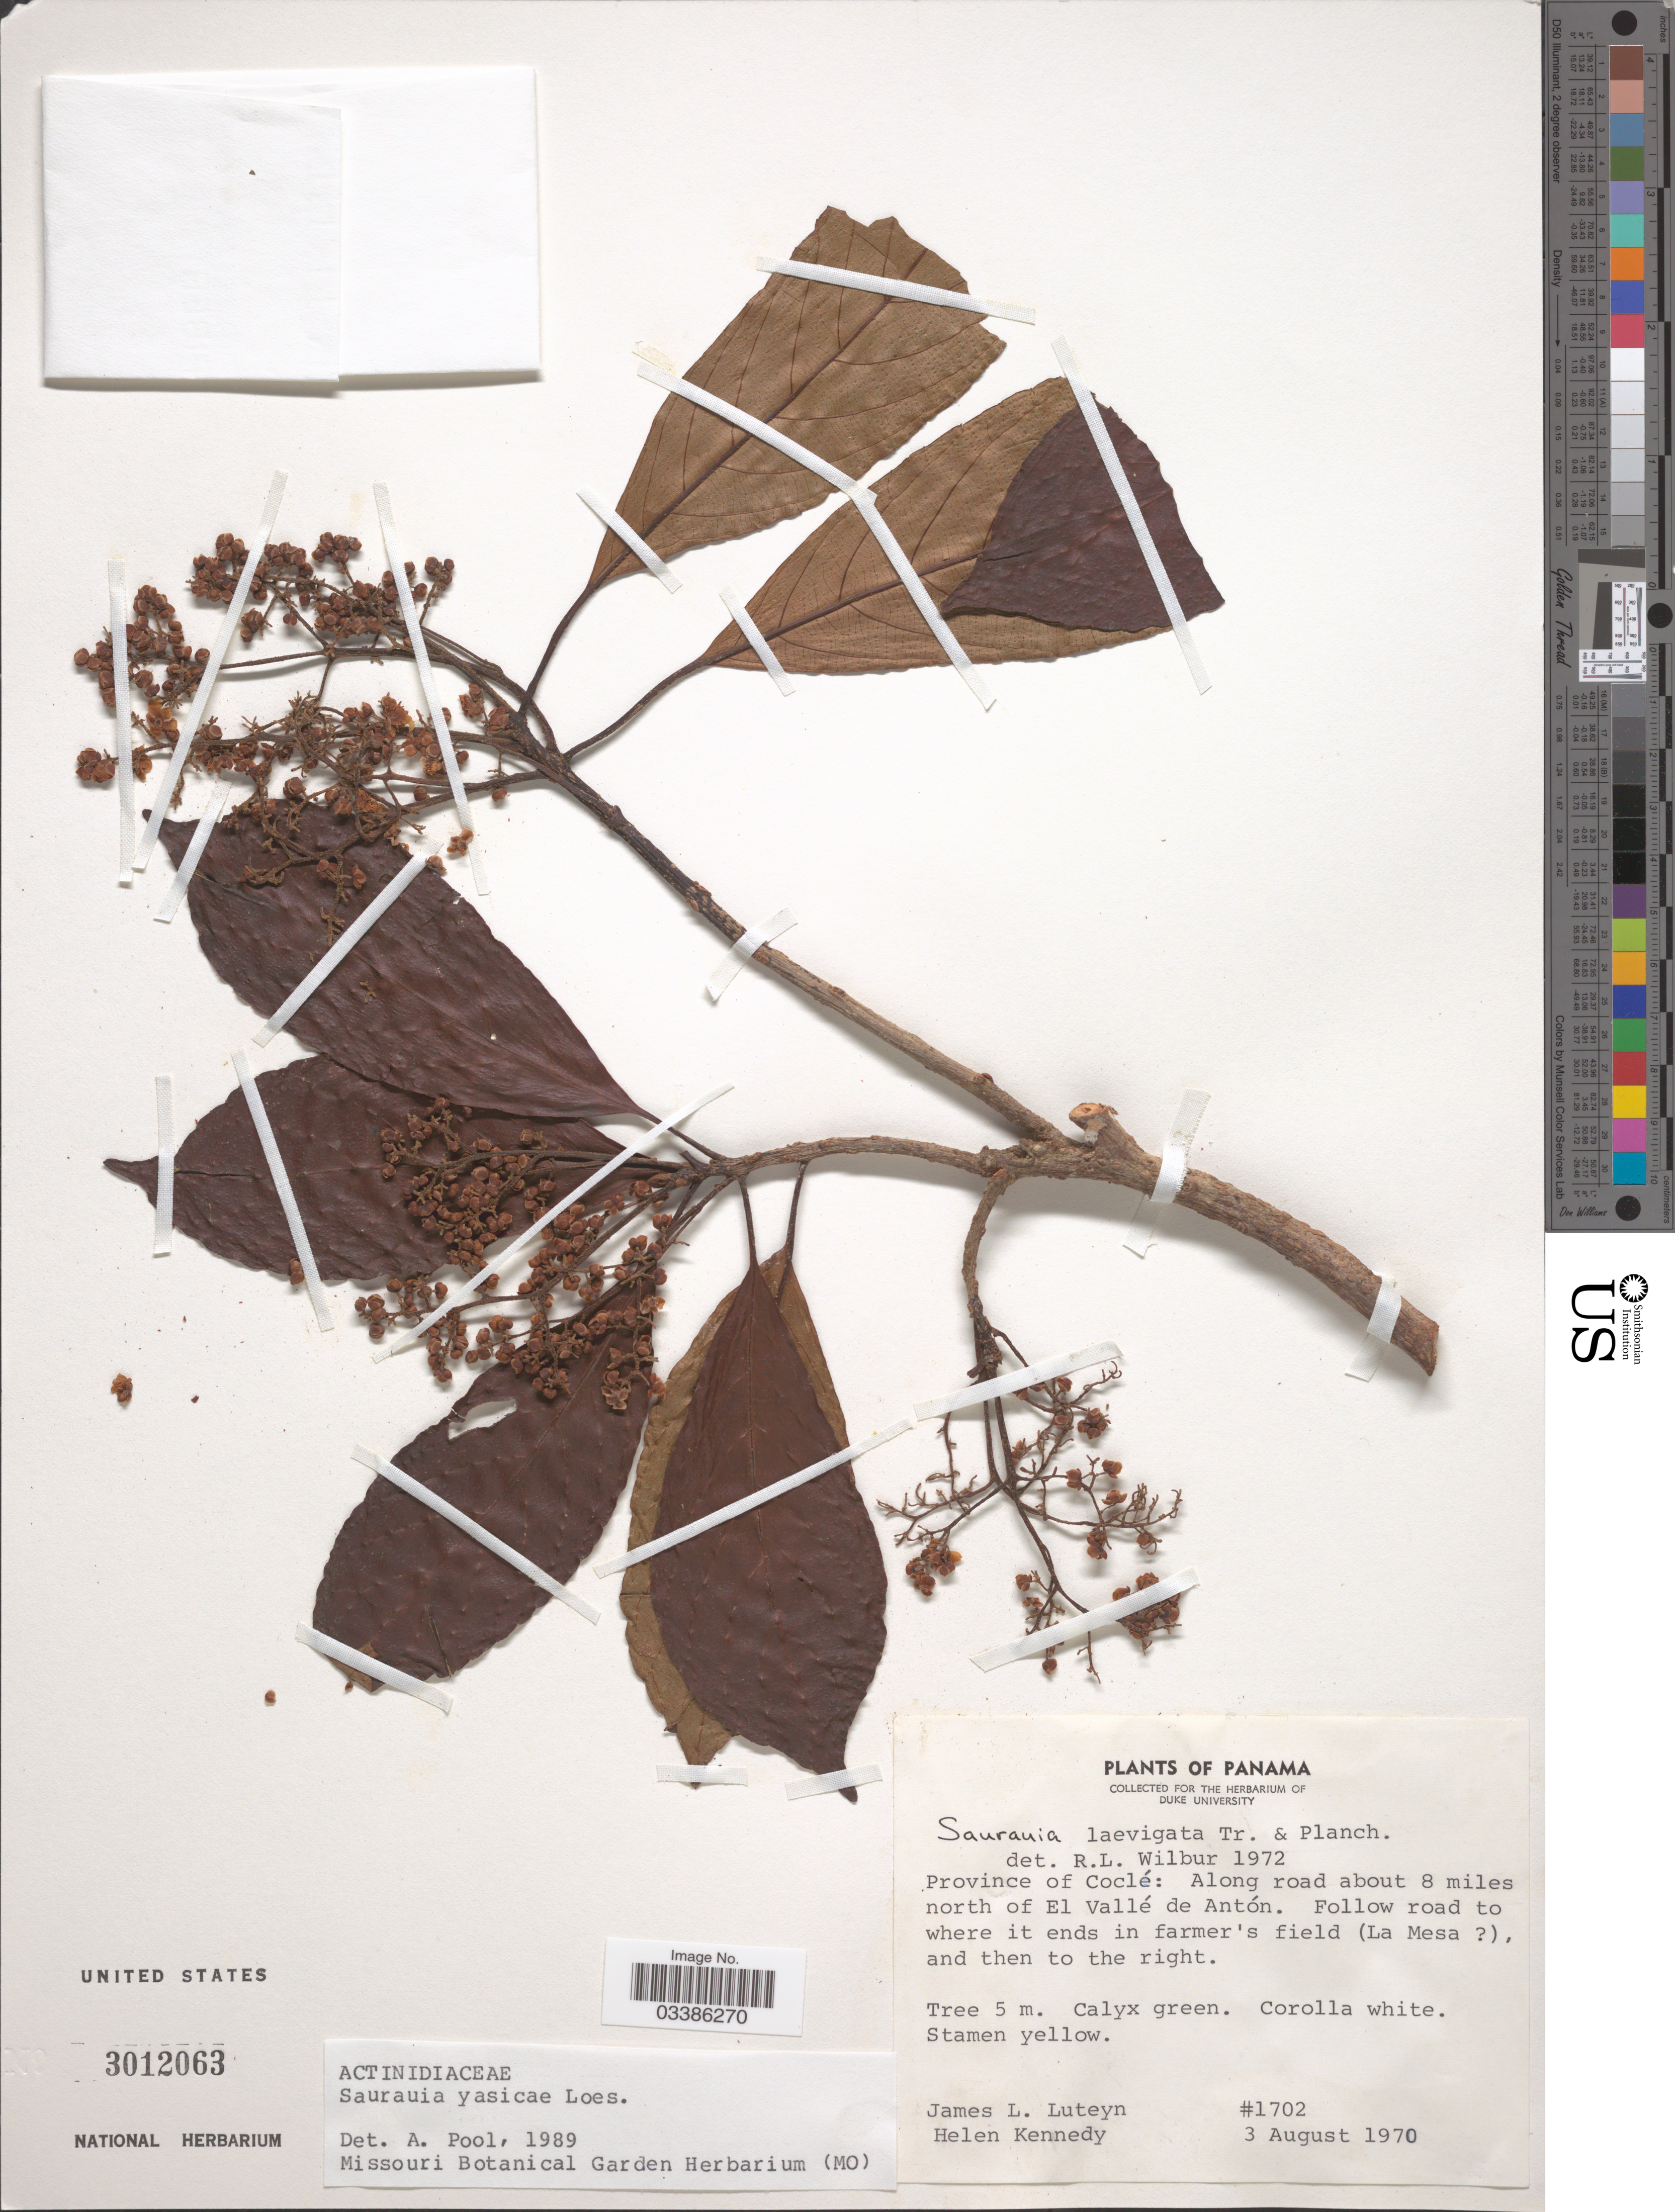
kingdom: Plantae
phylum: Tracheophyta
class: Magnoliopsida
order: Ericales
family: Actinidiaceae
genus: Saurauia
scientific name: Saurauia yasicae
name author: Loes.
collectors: J. L. Luteyn & H. Kennedy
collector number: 1702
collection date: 1970-08-03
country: Panama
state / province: Coclé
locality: Along road about 8 miles north of El Vallé de Antón. Follow road to where it ends in farmer's field (La Mesa [unsure placement]), and then to the right.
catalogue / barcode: US 3012063